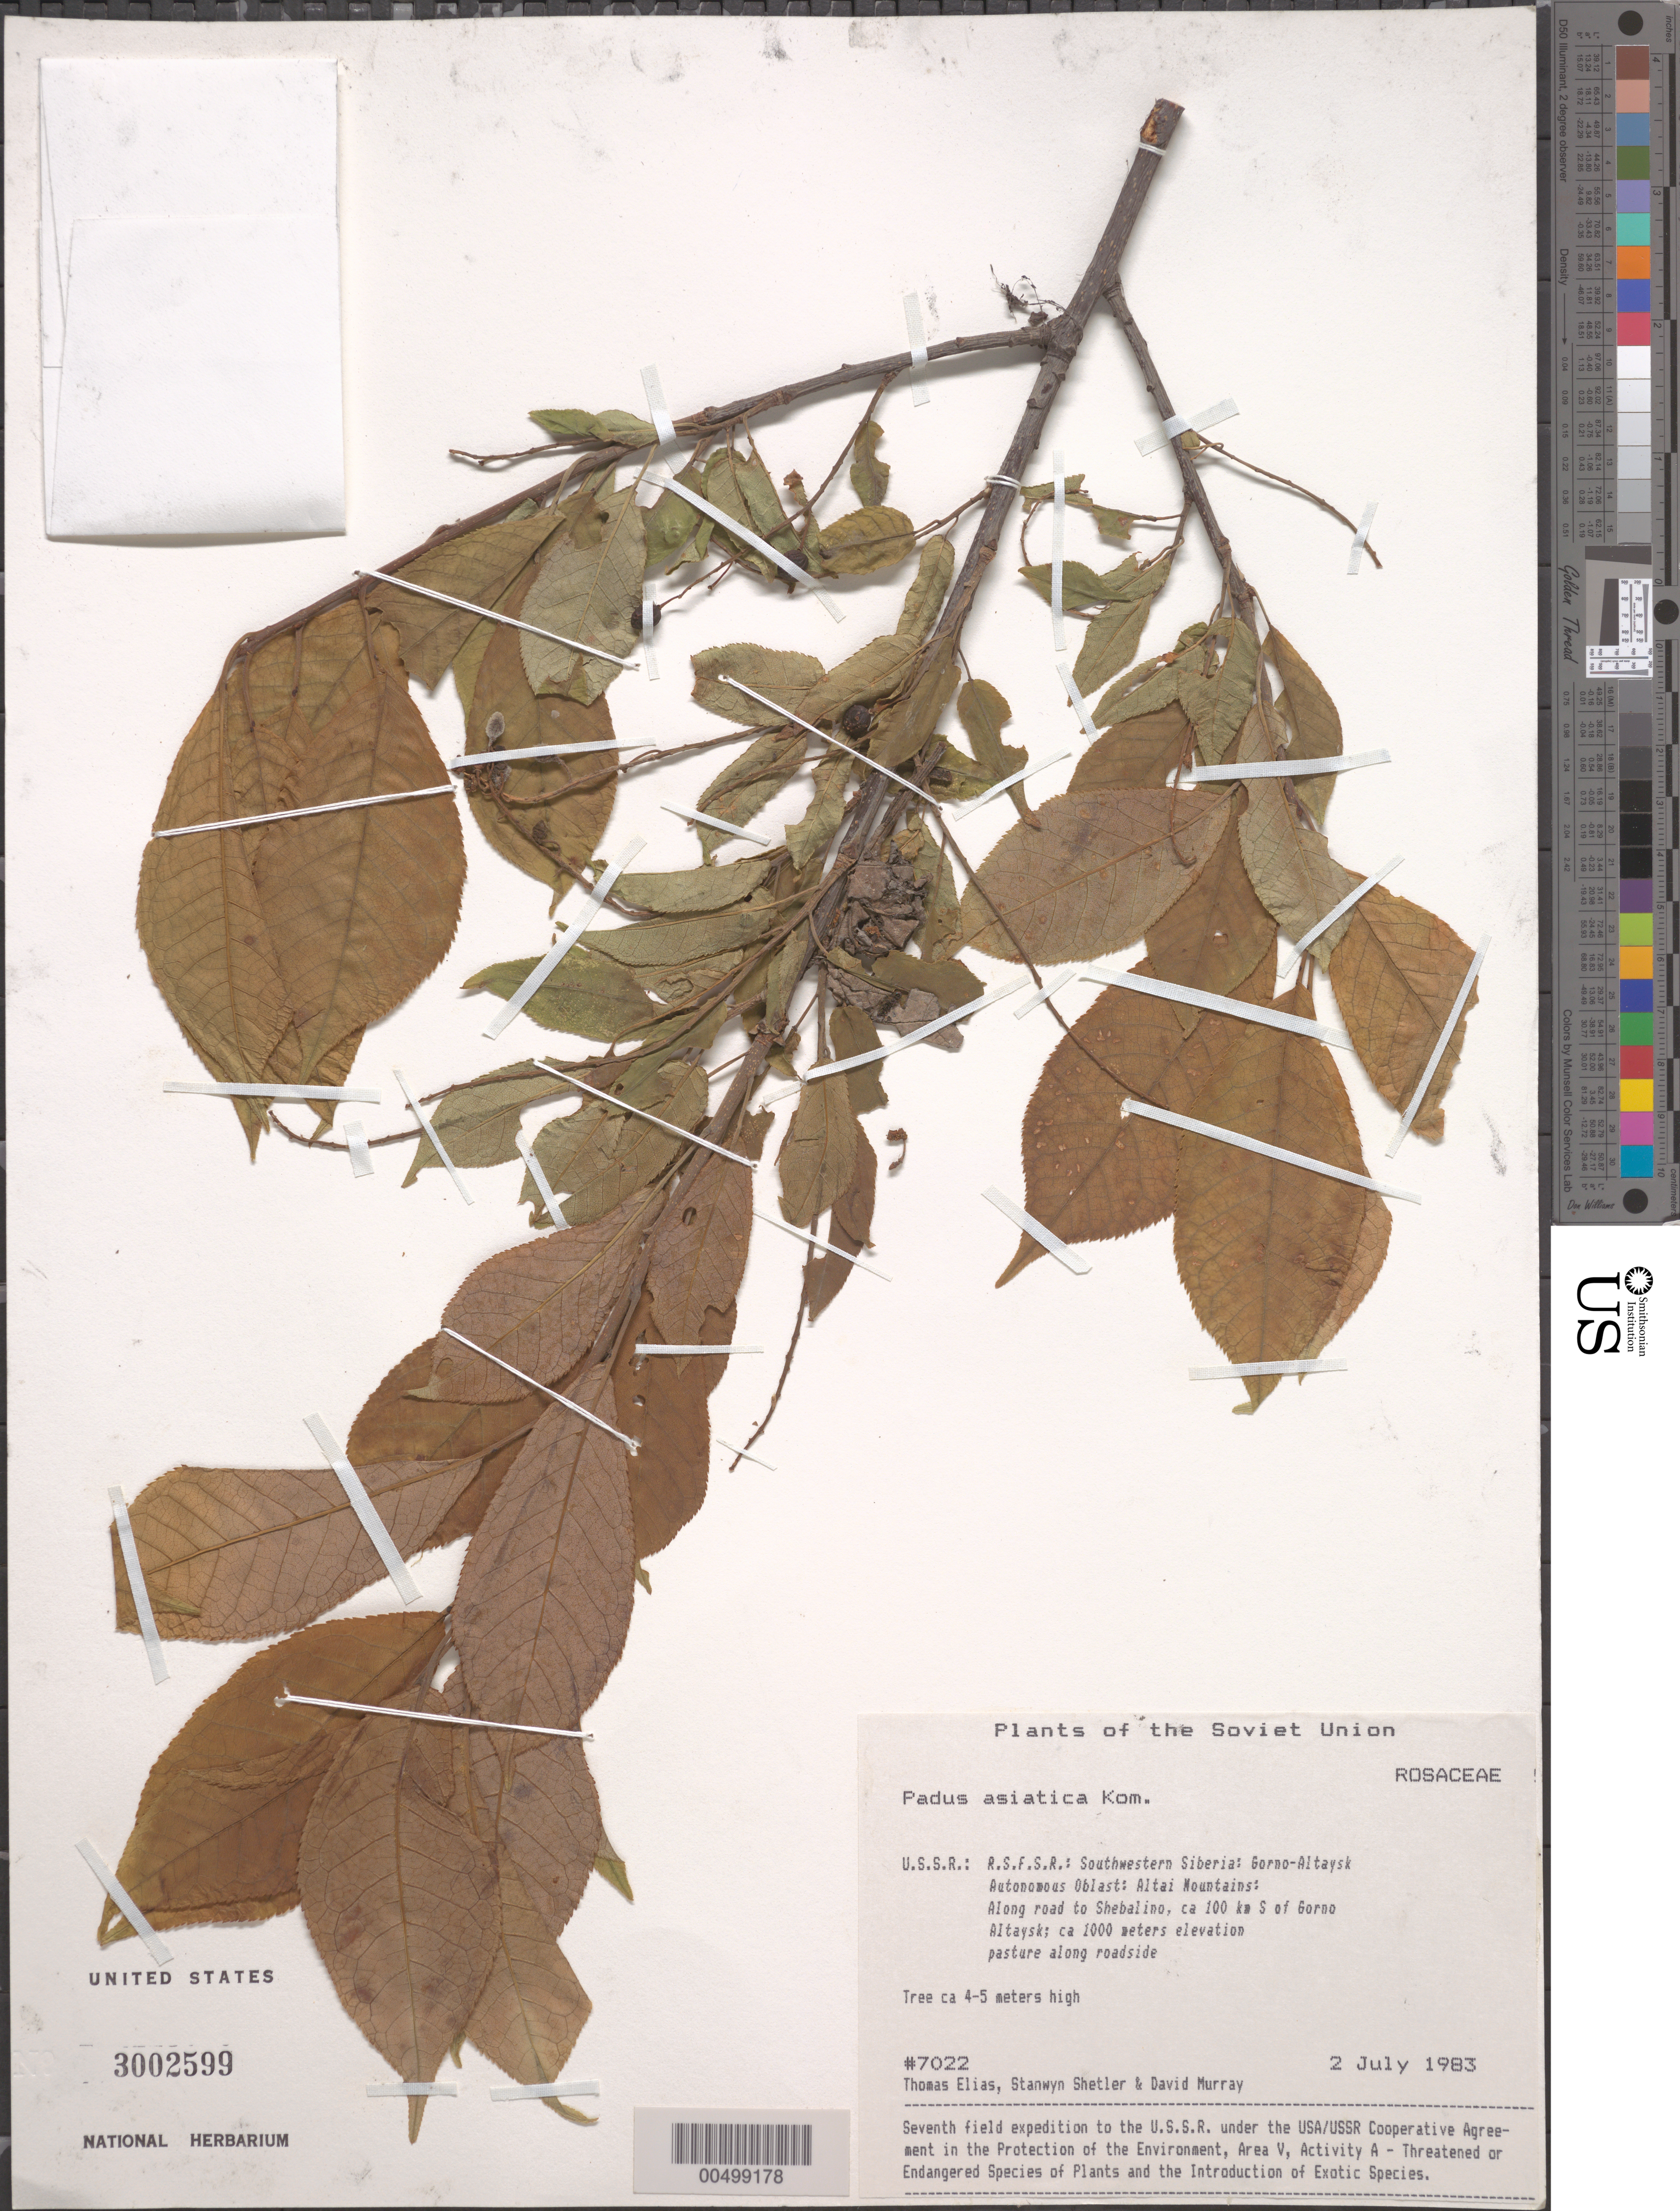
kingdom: Plantae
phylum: Tracheophyta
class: Magnoliopsida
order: Rosales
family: Rosaceae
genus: Padus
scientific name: Padus asiatica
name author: Kom.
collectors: T. Elias, S. Shetler & D. F. Murray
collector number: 7022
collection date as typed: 02 Jul 1983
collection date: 1983-07-02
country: Russian Federation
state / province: Altai Republic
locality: Altai Mountains, along road to Shebalino, ca. 100 km S of Gorno-Altaysk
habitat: pasture along roadside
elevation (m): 1000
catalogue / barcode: US 3002599